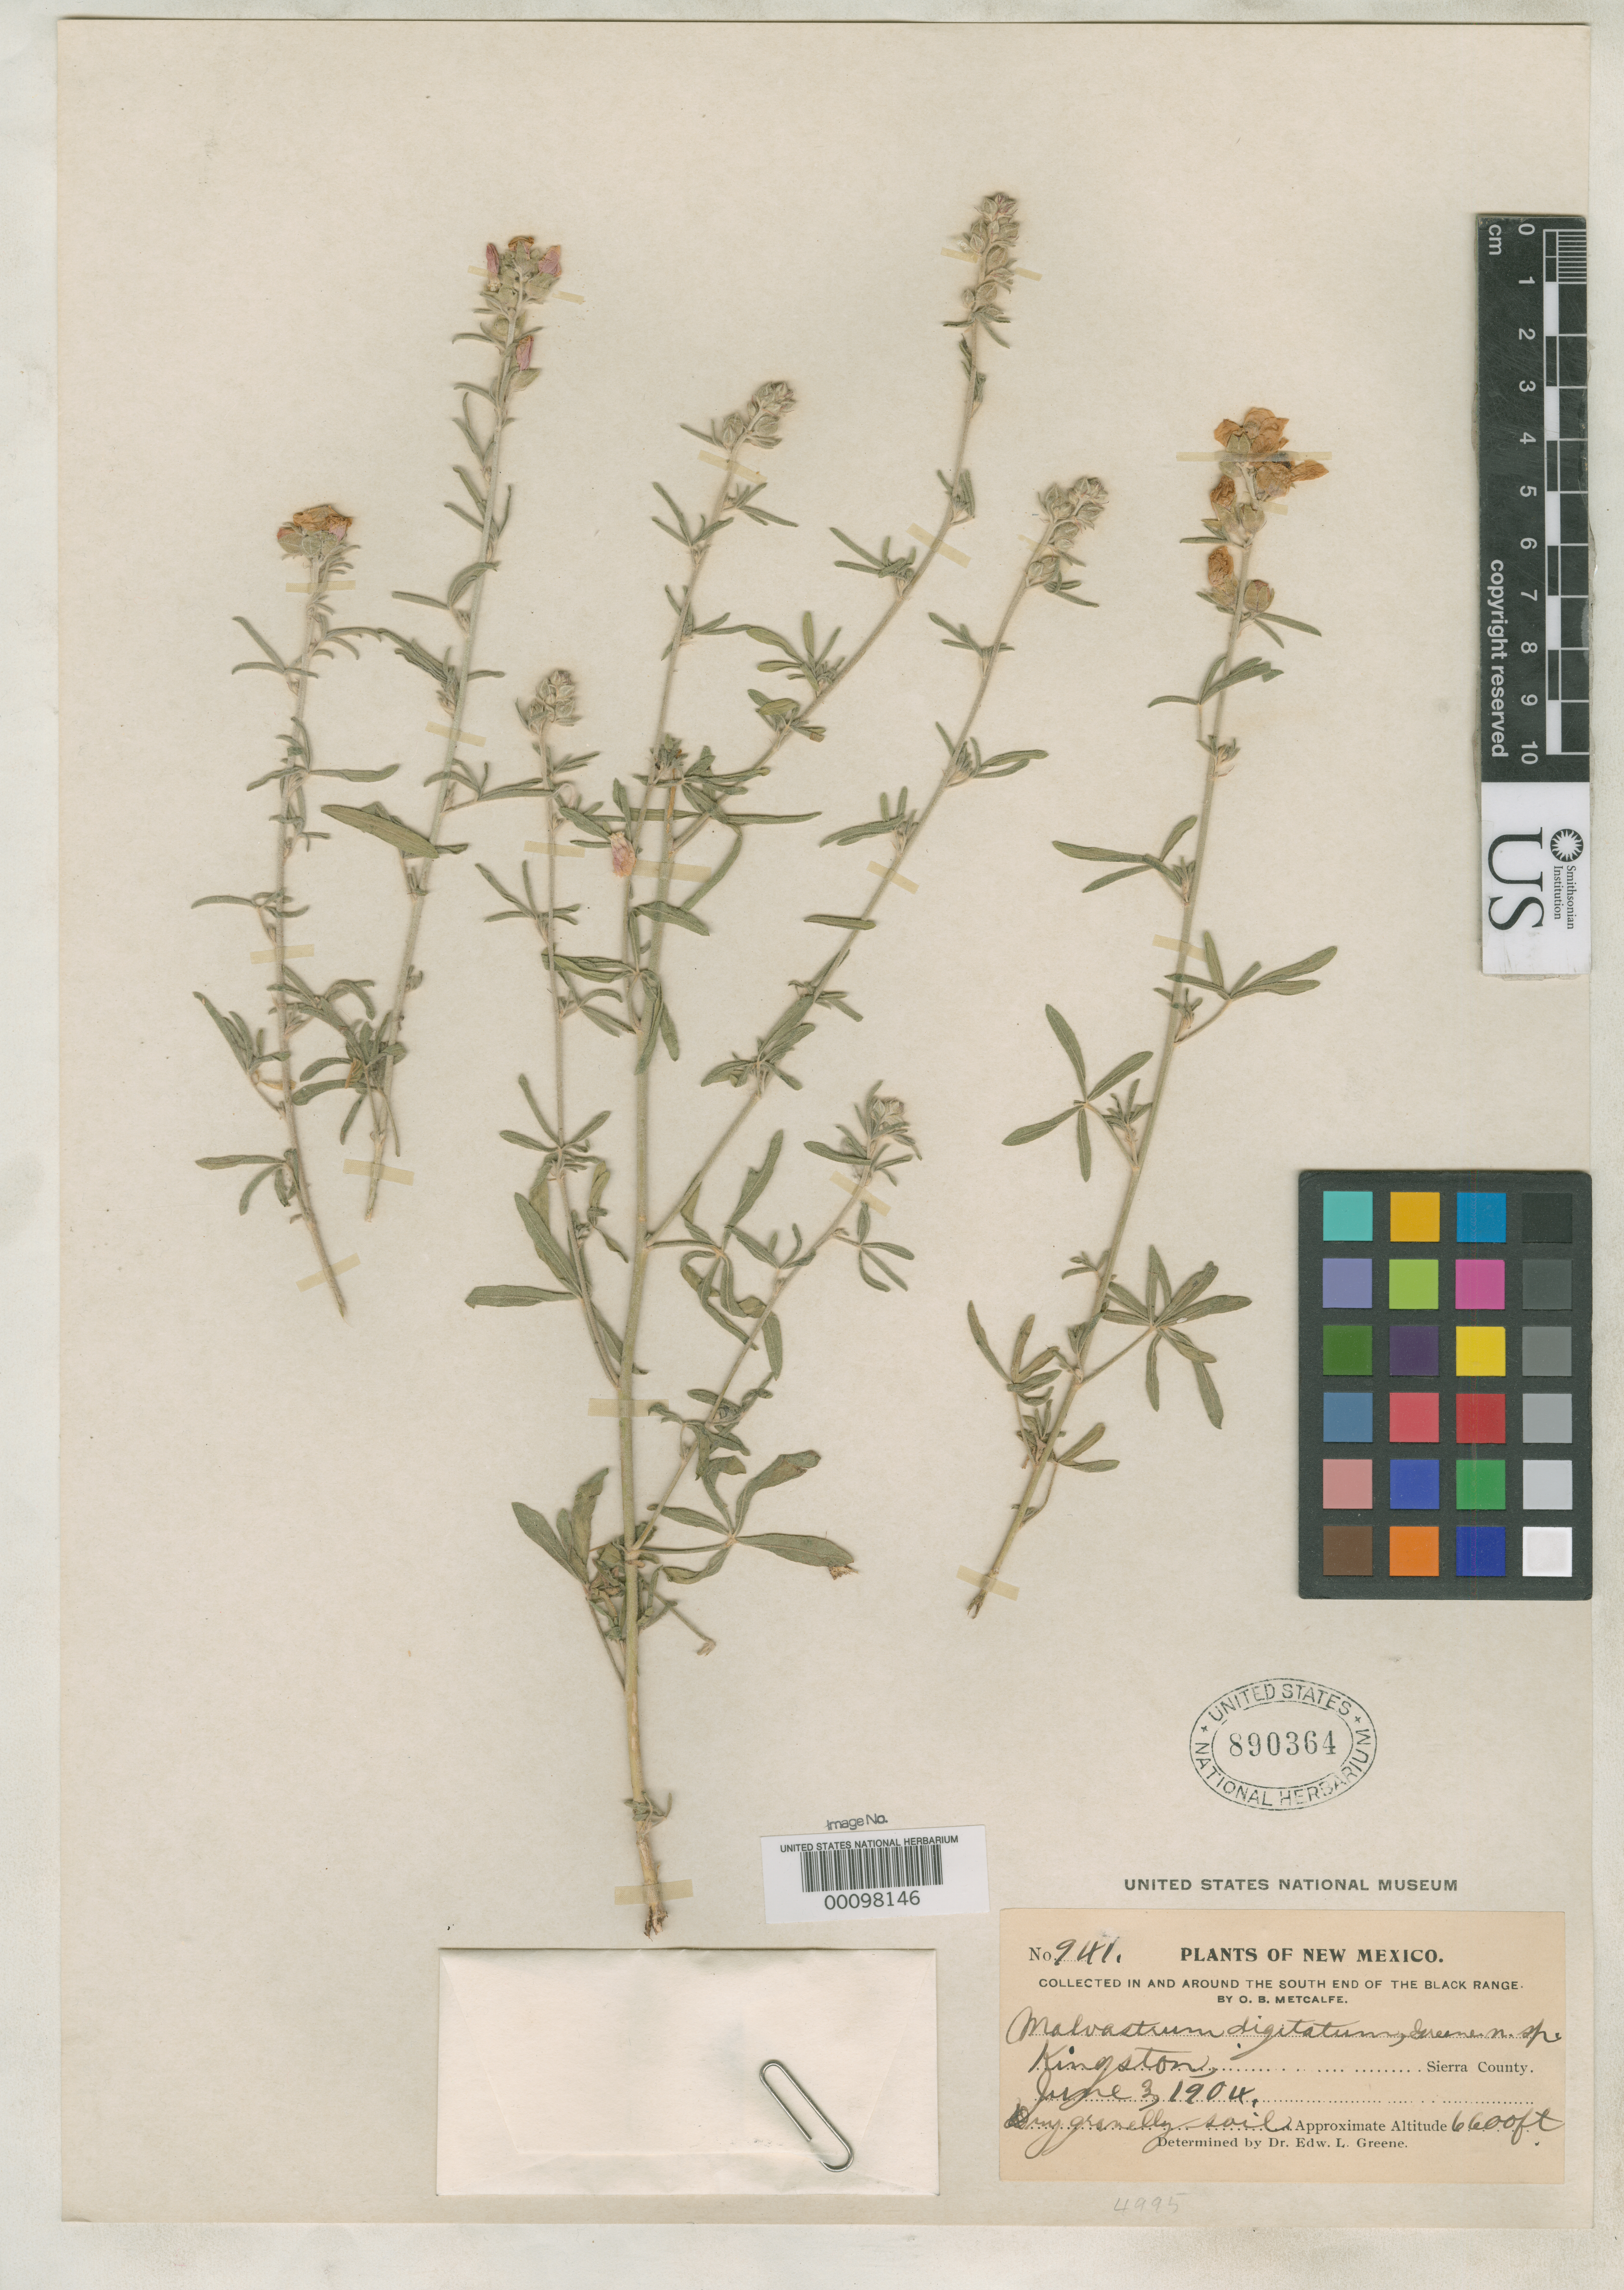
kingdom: Plantae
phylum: Tracheophyta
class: Magnoliopsida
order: Malvales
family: Malvaceae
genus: Malvastrum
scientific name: Malvastrum digitatum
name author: Greene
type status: Isotype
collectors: O. B. Metcalfe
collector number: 941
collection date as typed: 03 Jun 1904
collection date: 1904-06-03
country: United States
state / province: New Mexico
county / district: Sierra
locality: Kingston.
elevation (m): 2012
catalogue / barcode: US 890364